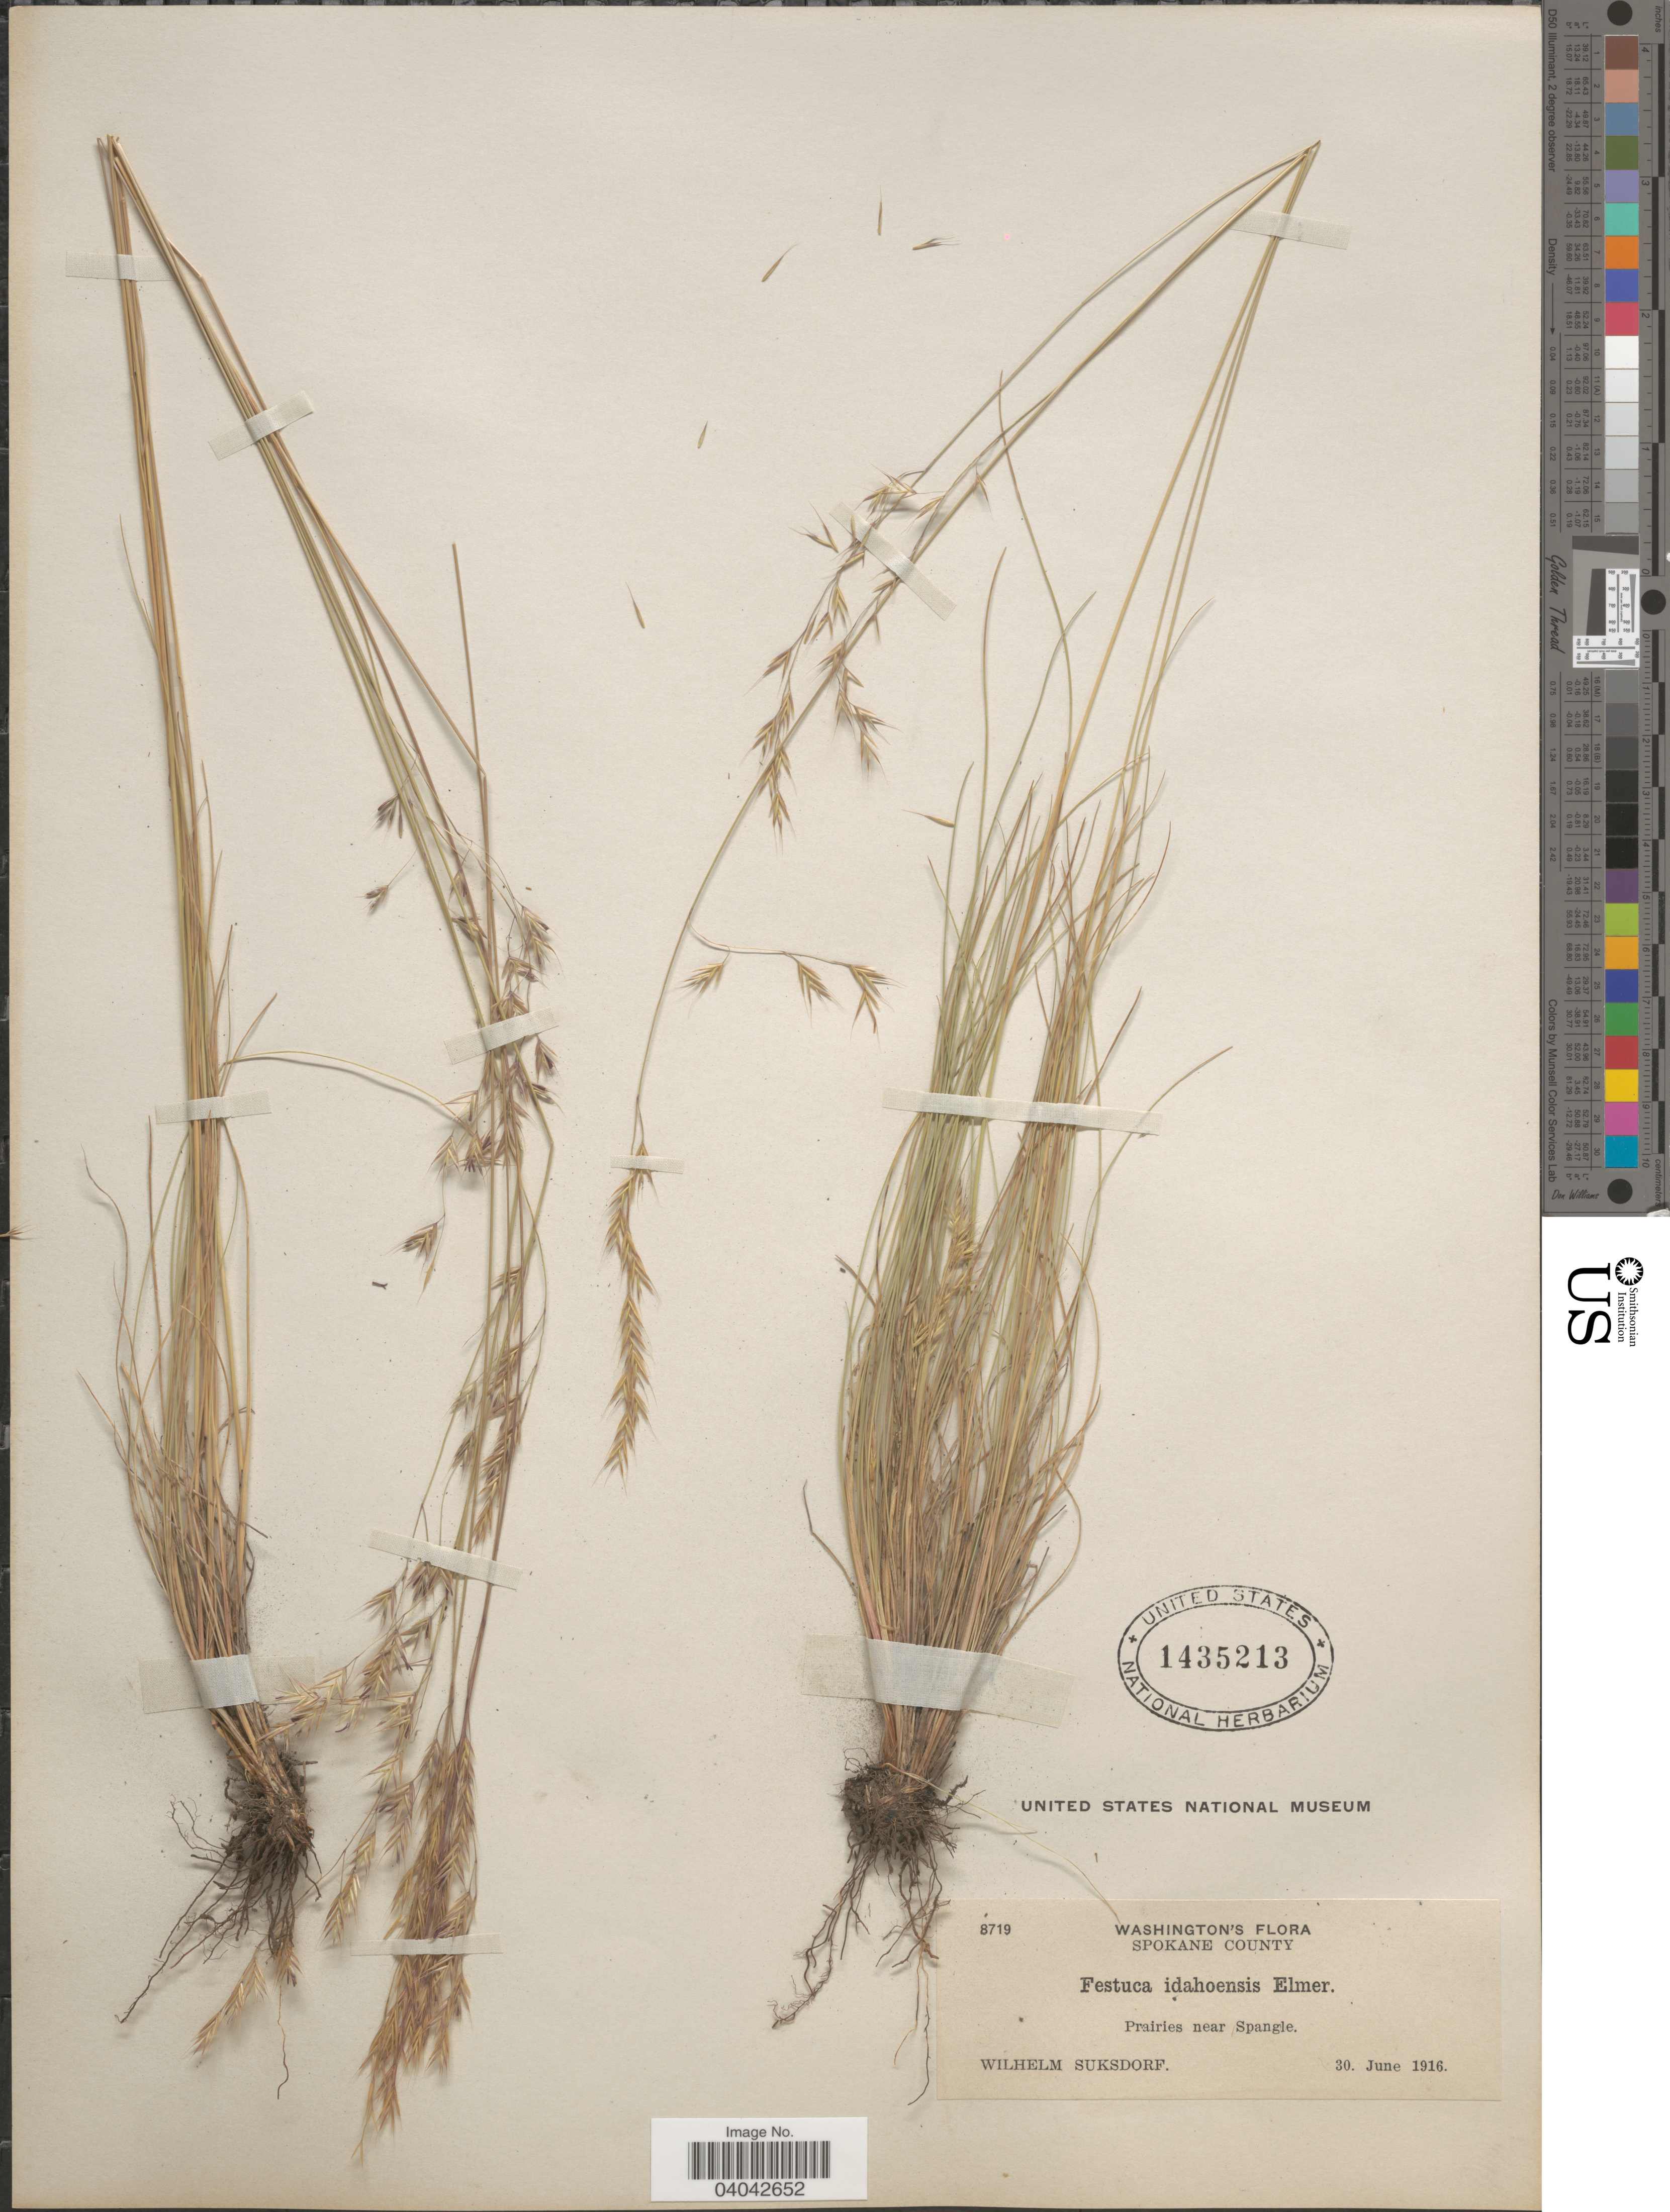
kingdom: Plantae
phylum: Tracheophyta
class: Liliopsida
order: Poales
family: Poaceae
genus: Festuca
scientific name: Festuca idahoensis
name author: Elmer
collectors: W. N. Suksdorf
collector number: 8719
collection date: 1916-06-30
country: United States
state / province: Washington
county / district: Spokane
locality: Spokane County. Prairies near Spangle.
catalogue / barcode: US 1435213